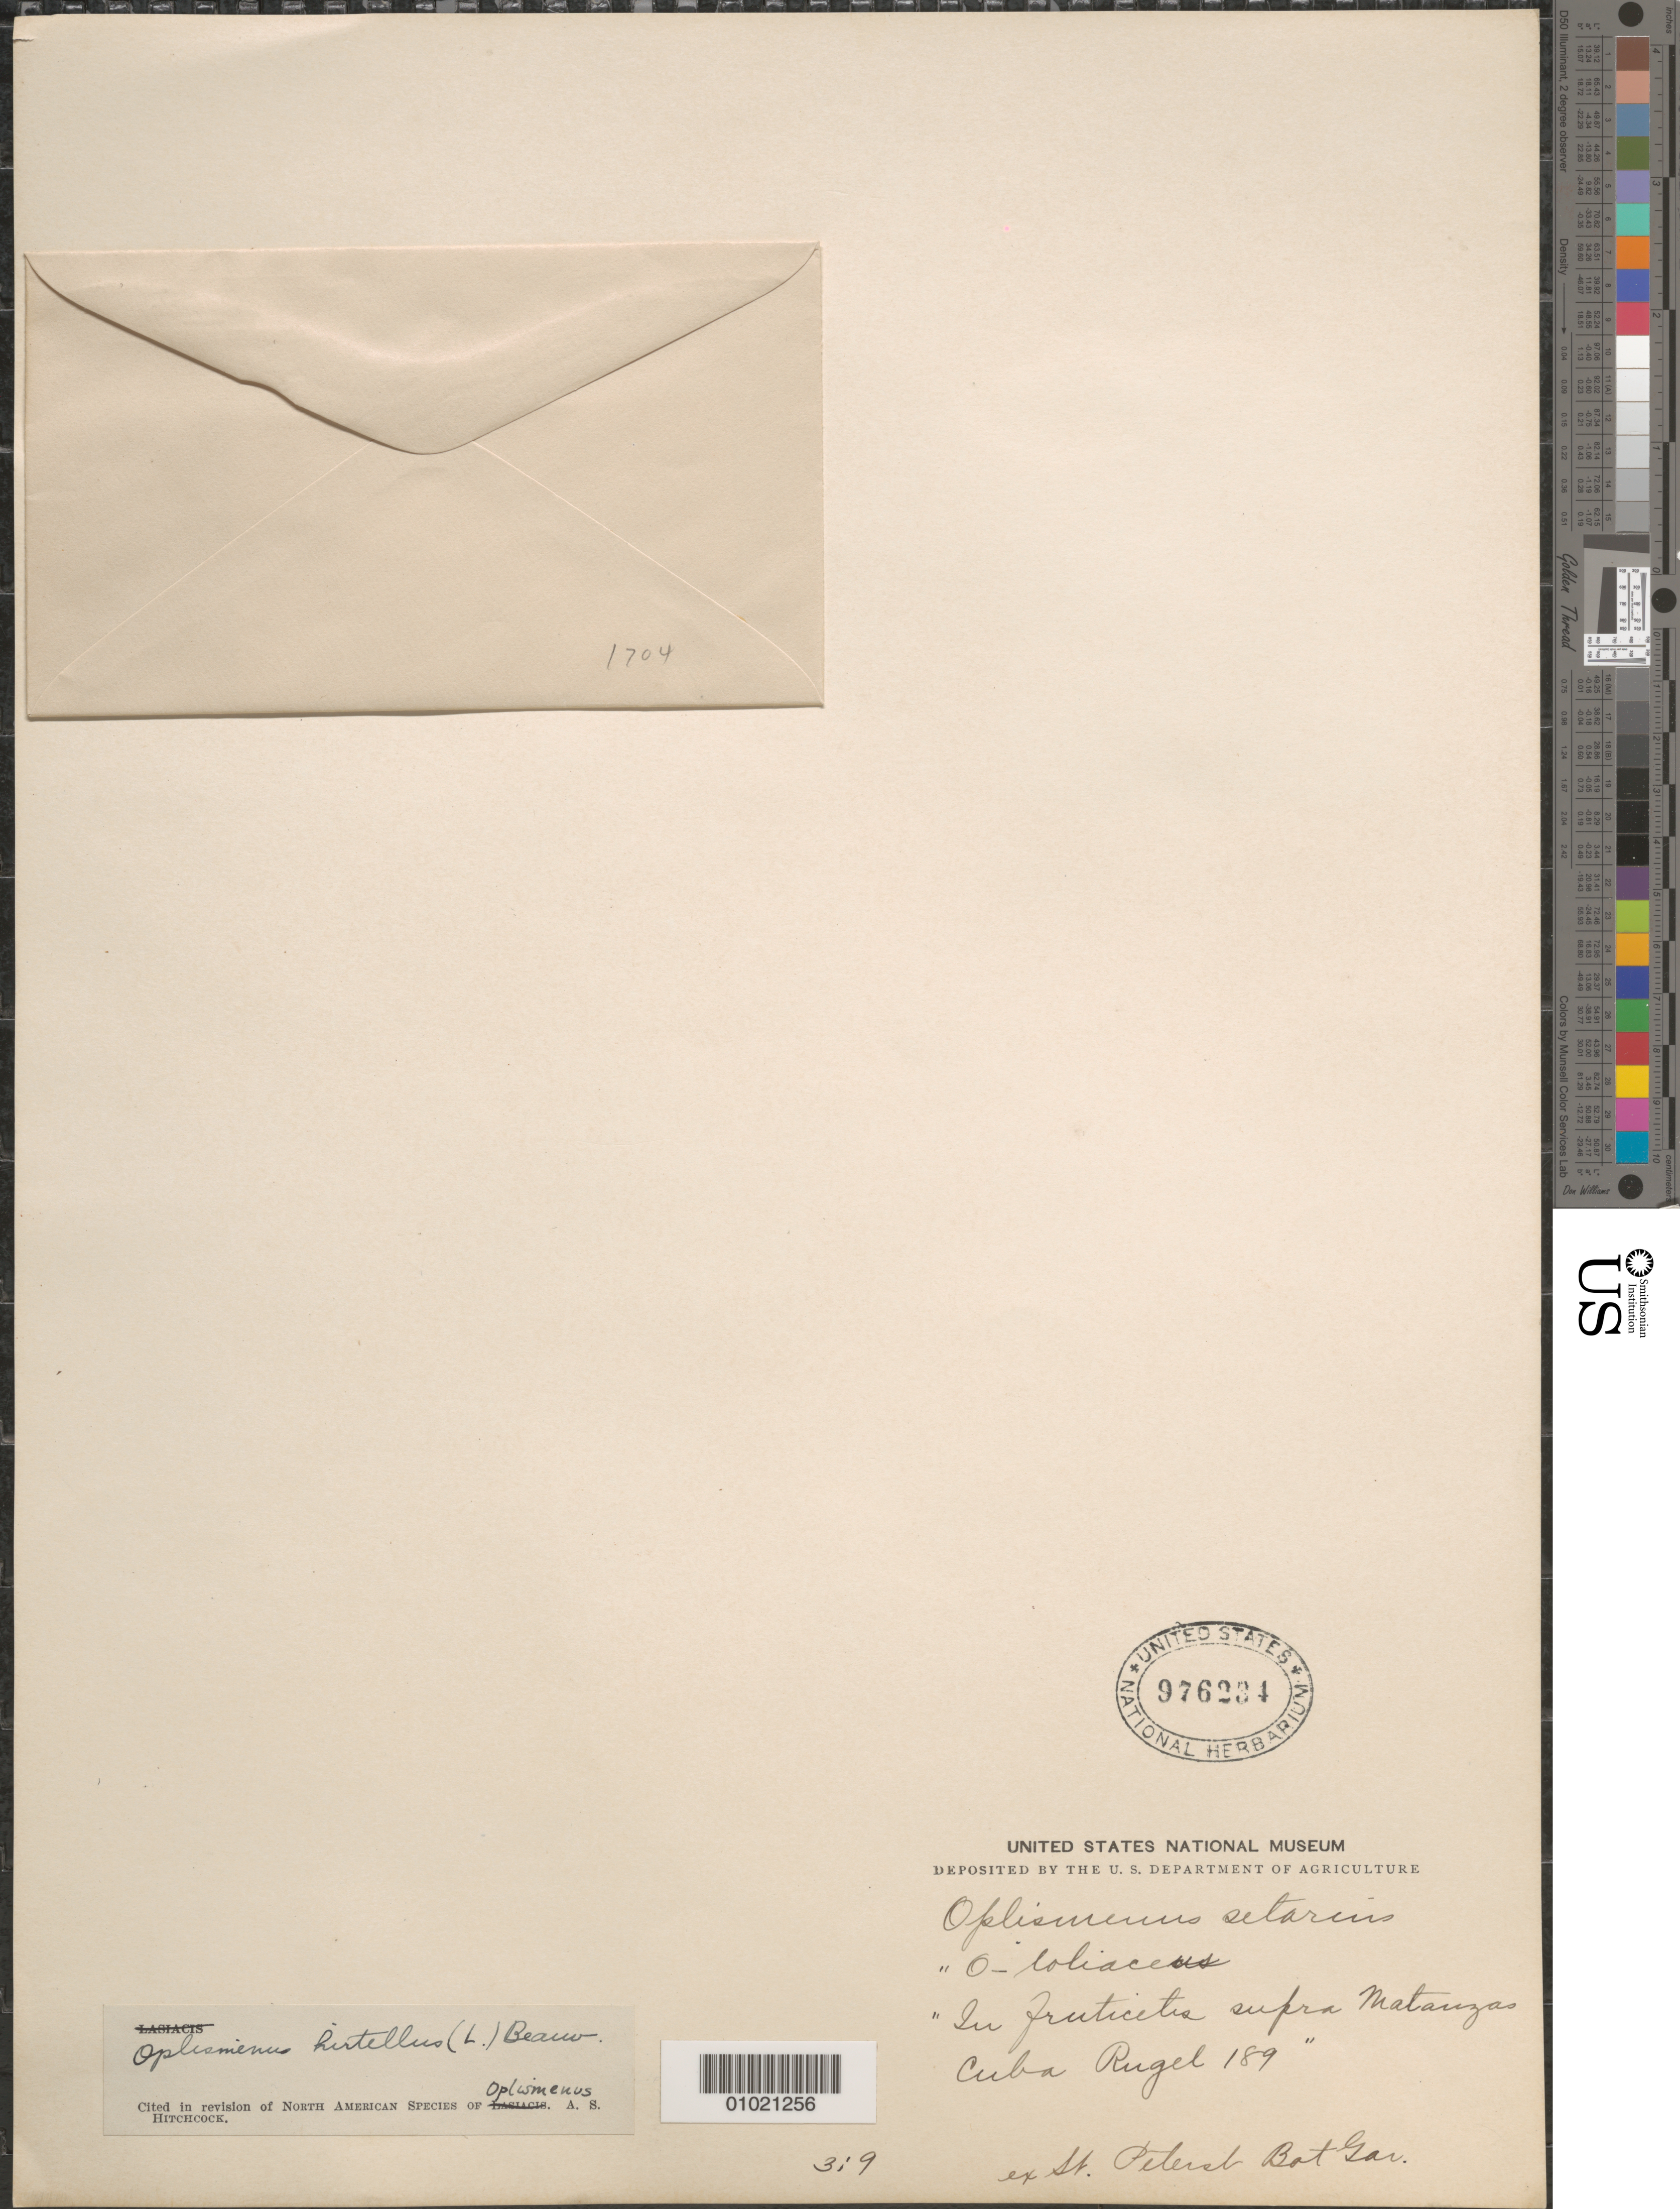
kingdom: Plantae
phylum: Tracheophyta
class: Liliopsida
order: Poales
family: Poaceae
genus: Oplismenus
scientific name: Oplismenus hirtellus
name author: (L.) P. Beauv.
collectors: F. Rugel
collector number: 189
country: Cuba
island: Cuba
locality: Matanzas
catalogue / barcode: US 976234